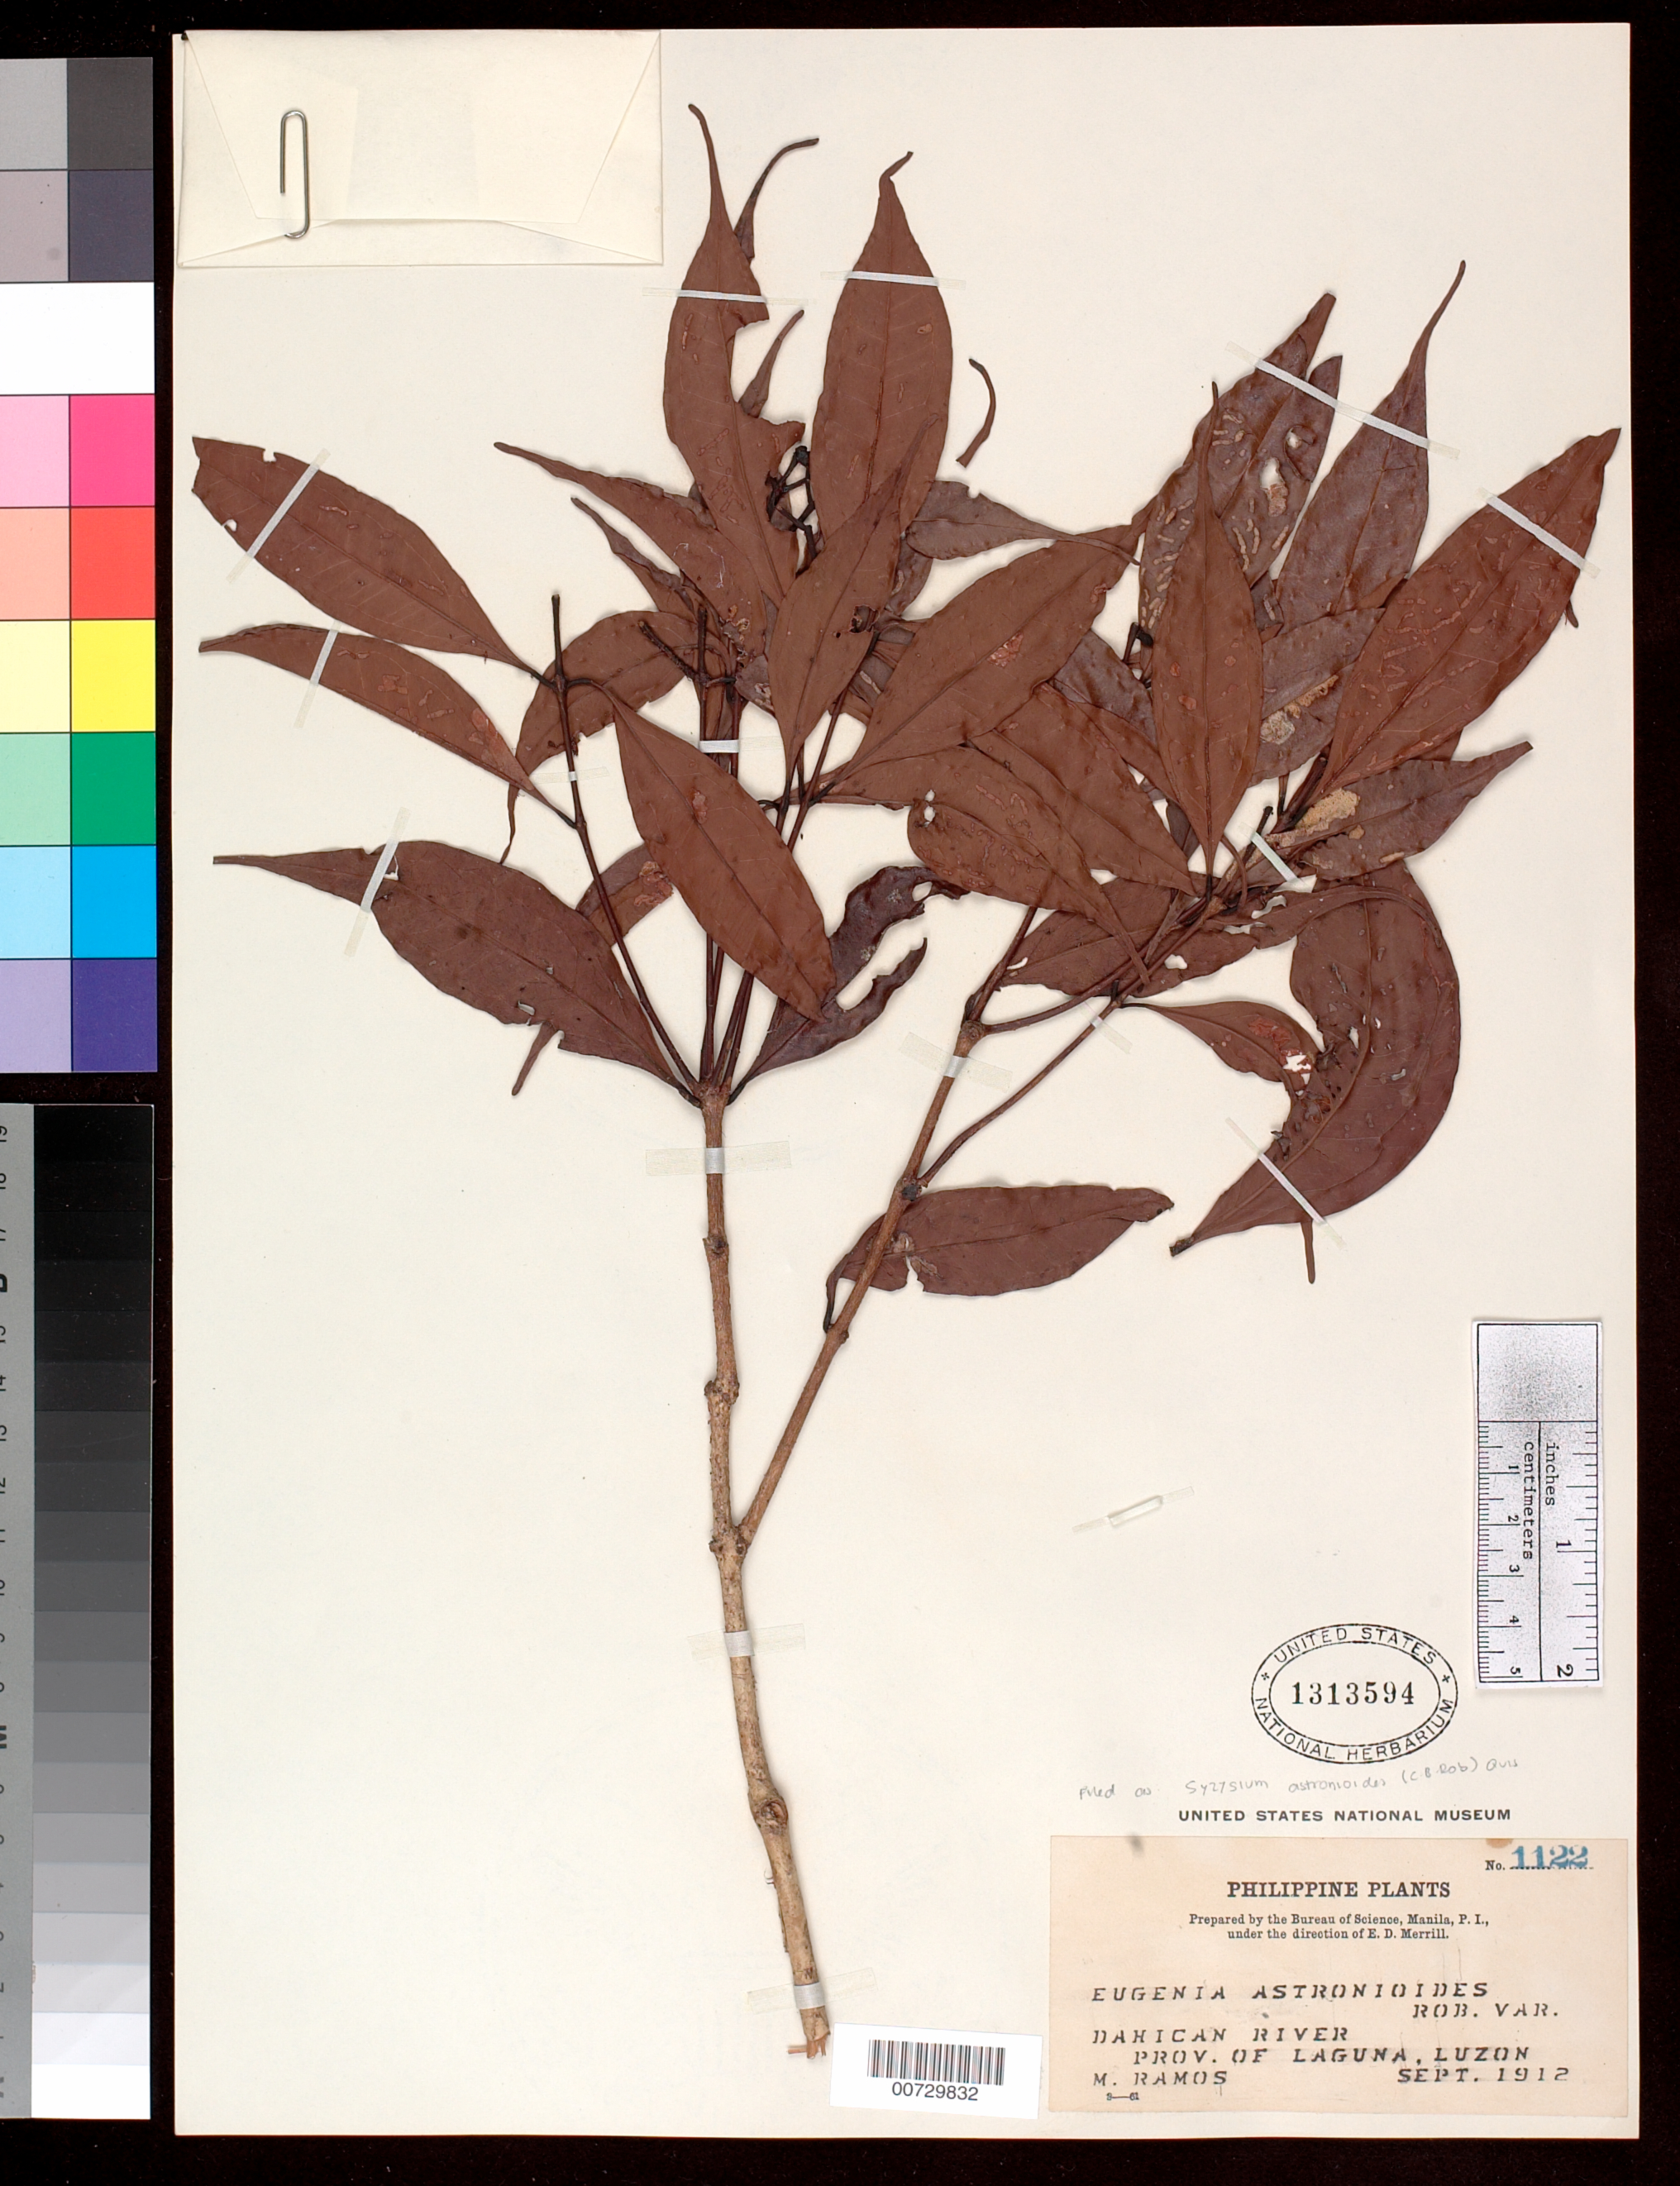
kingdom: Plantae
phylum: Tracheophyta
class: Magnoliopsida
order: Myrtales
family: Myrtaceae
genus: Syzygium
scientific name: Syzygium astronioides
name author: (C.B. Rob.) Merr.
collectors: M. Ramos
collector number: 1122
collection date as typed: Sep 1912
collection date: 1912-09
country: Philippines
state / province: Calabarzon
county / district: Laguna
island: Luzon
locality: Dahican River, Prov. of Laguna, Luzon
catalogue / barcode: US 1313594